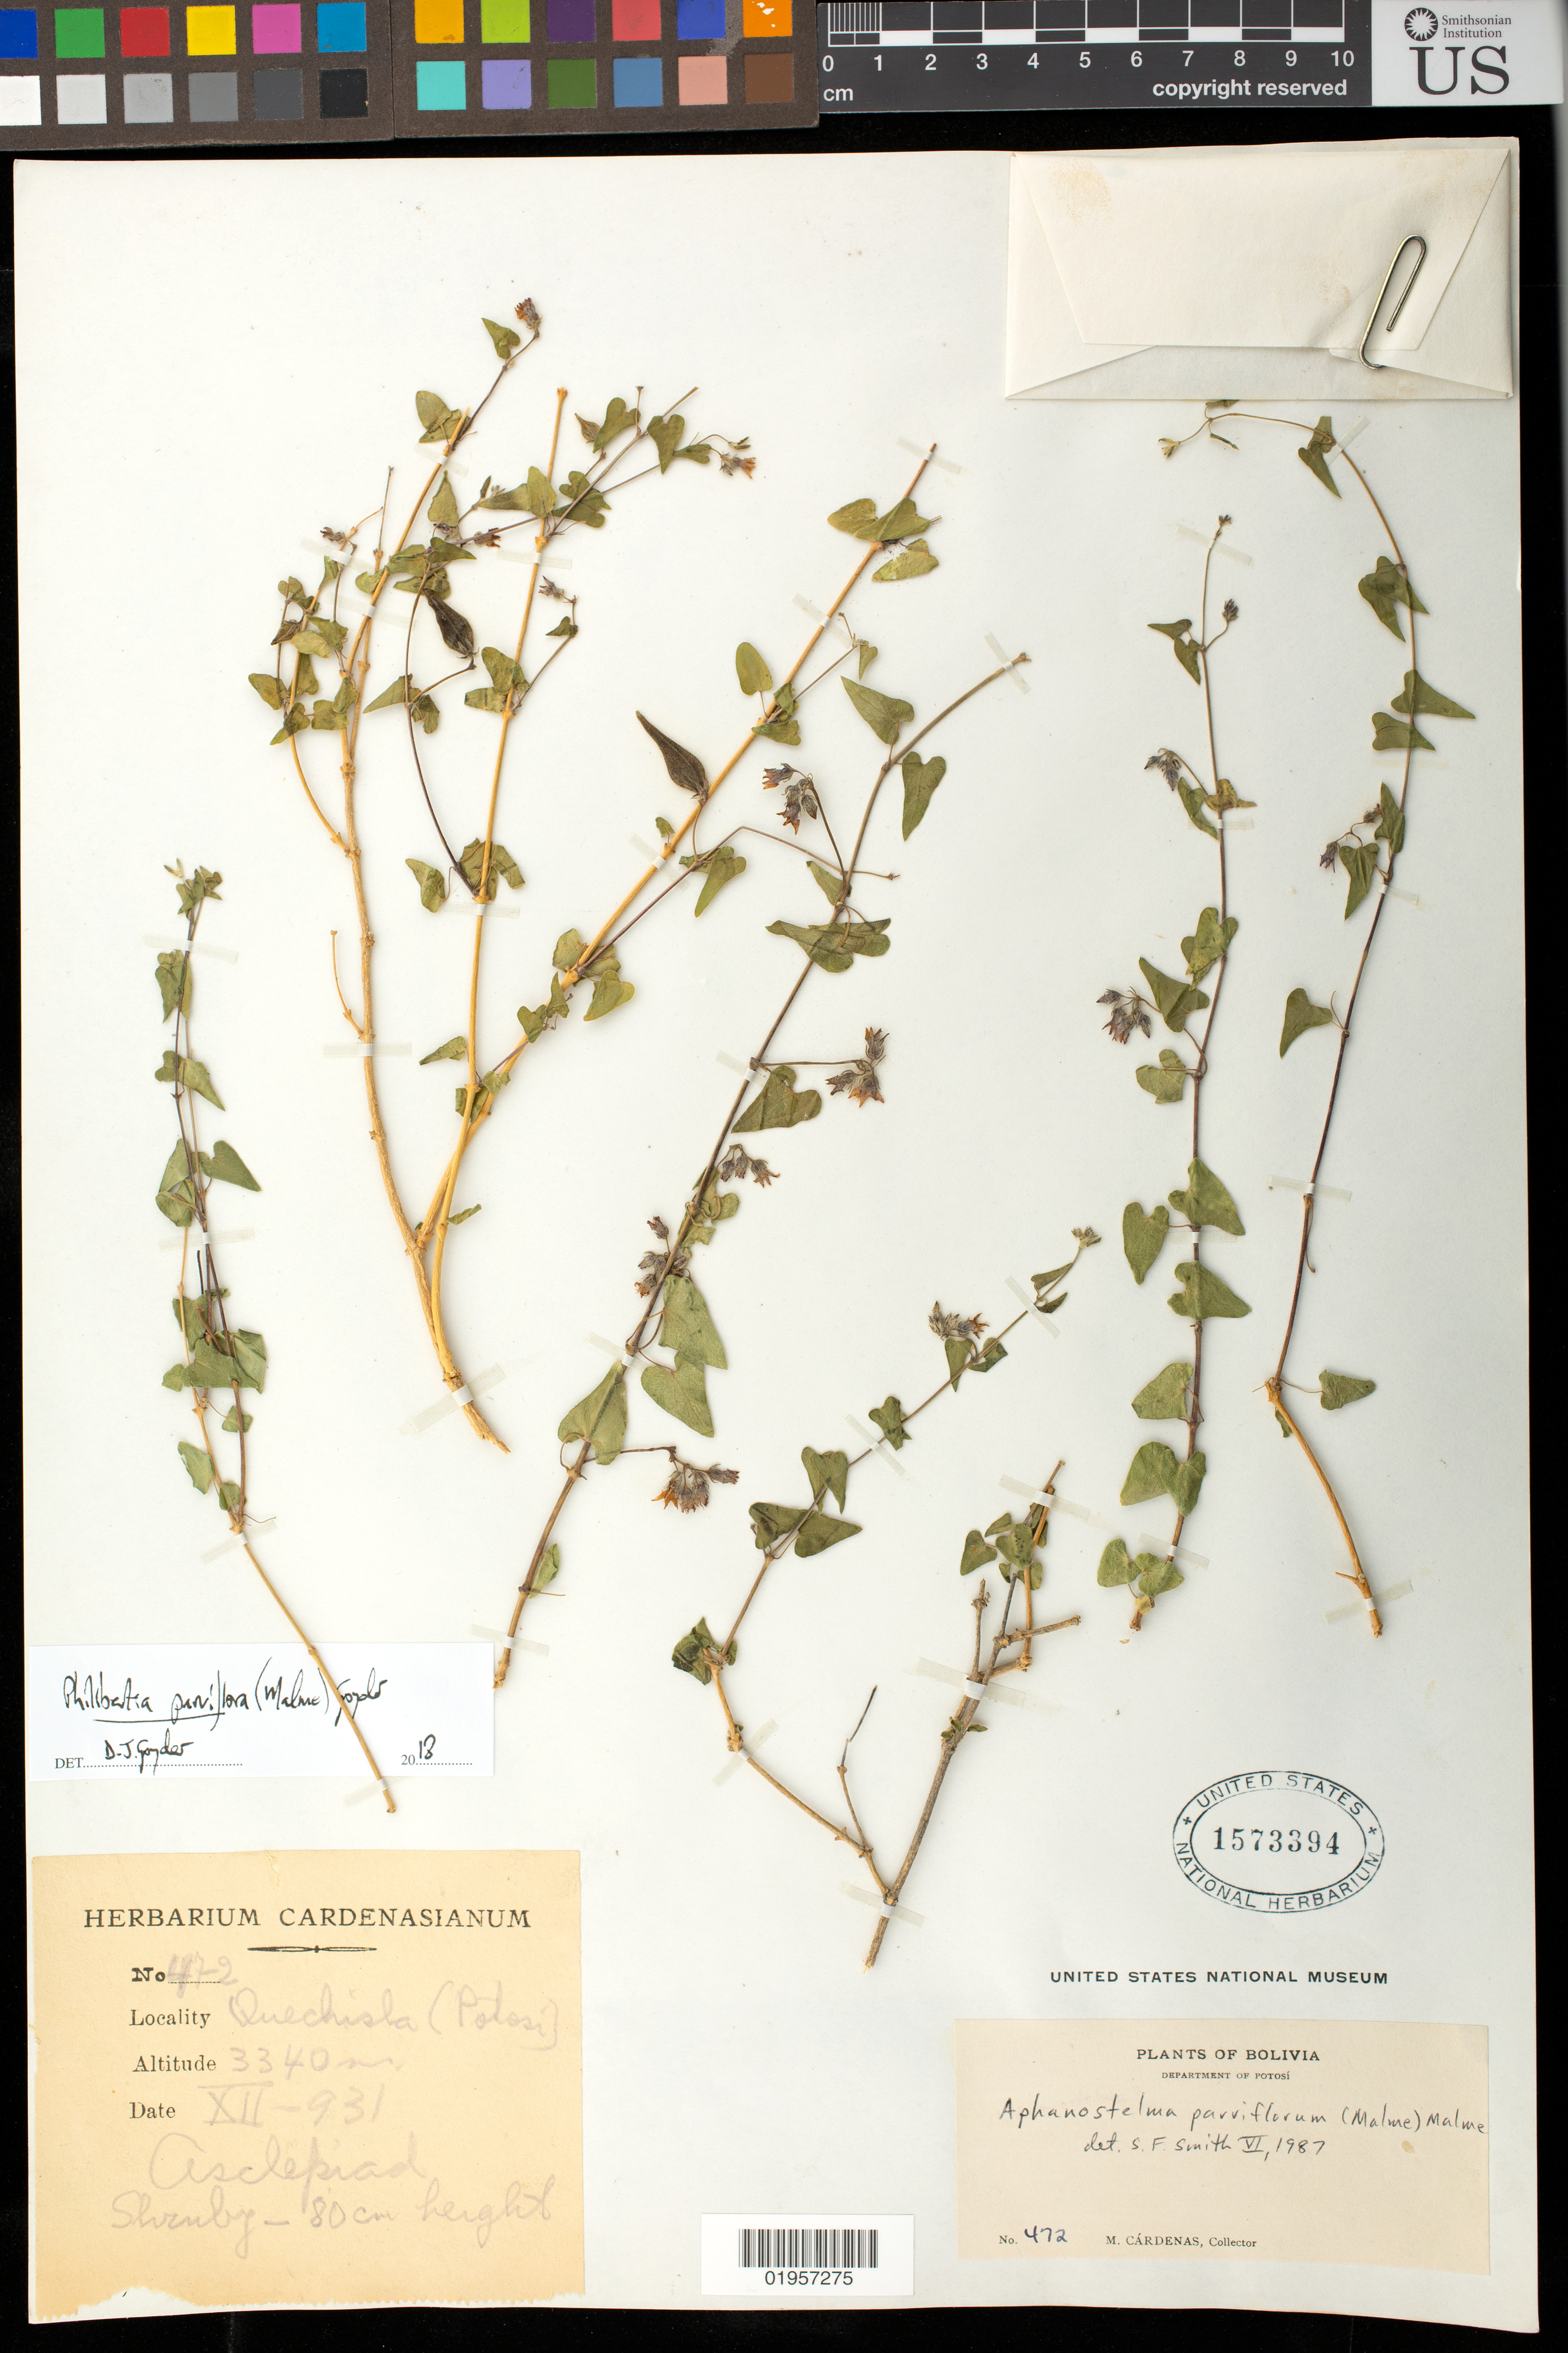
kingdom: Plantae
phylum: Tracheophyta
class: Magnoliopsida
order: Gentianales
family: Apocynaceae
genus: Philibertia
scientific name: Philibertia parviflora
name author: (Malme) Goyder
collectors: M. Cárdenas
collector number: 472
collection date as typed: Dec 1931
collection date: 1931-12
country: Bolivia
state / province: Potosí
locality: Quechista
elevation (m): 3340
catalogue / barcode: US 1573394